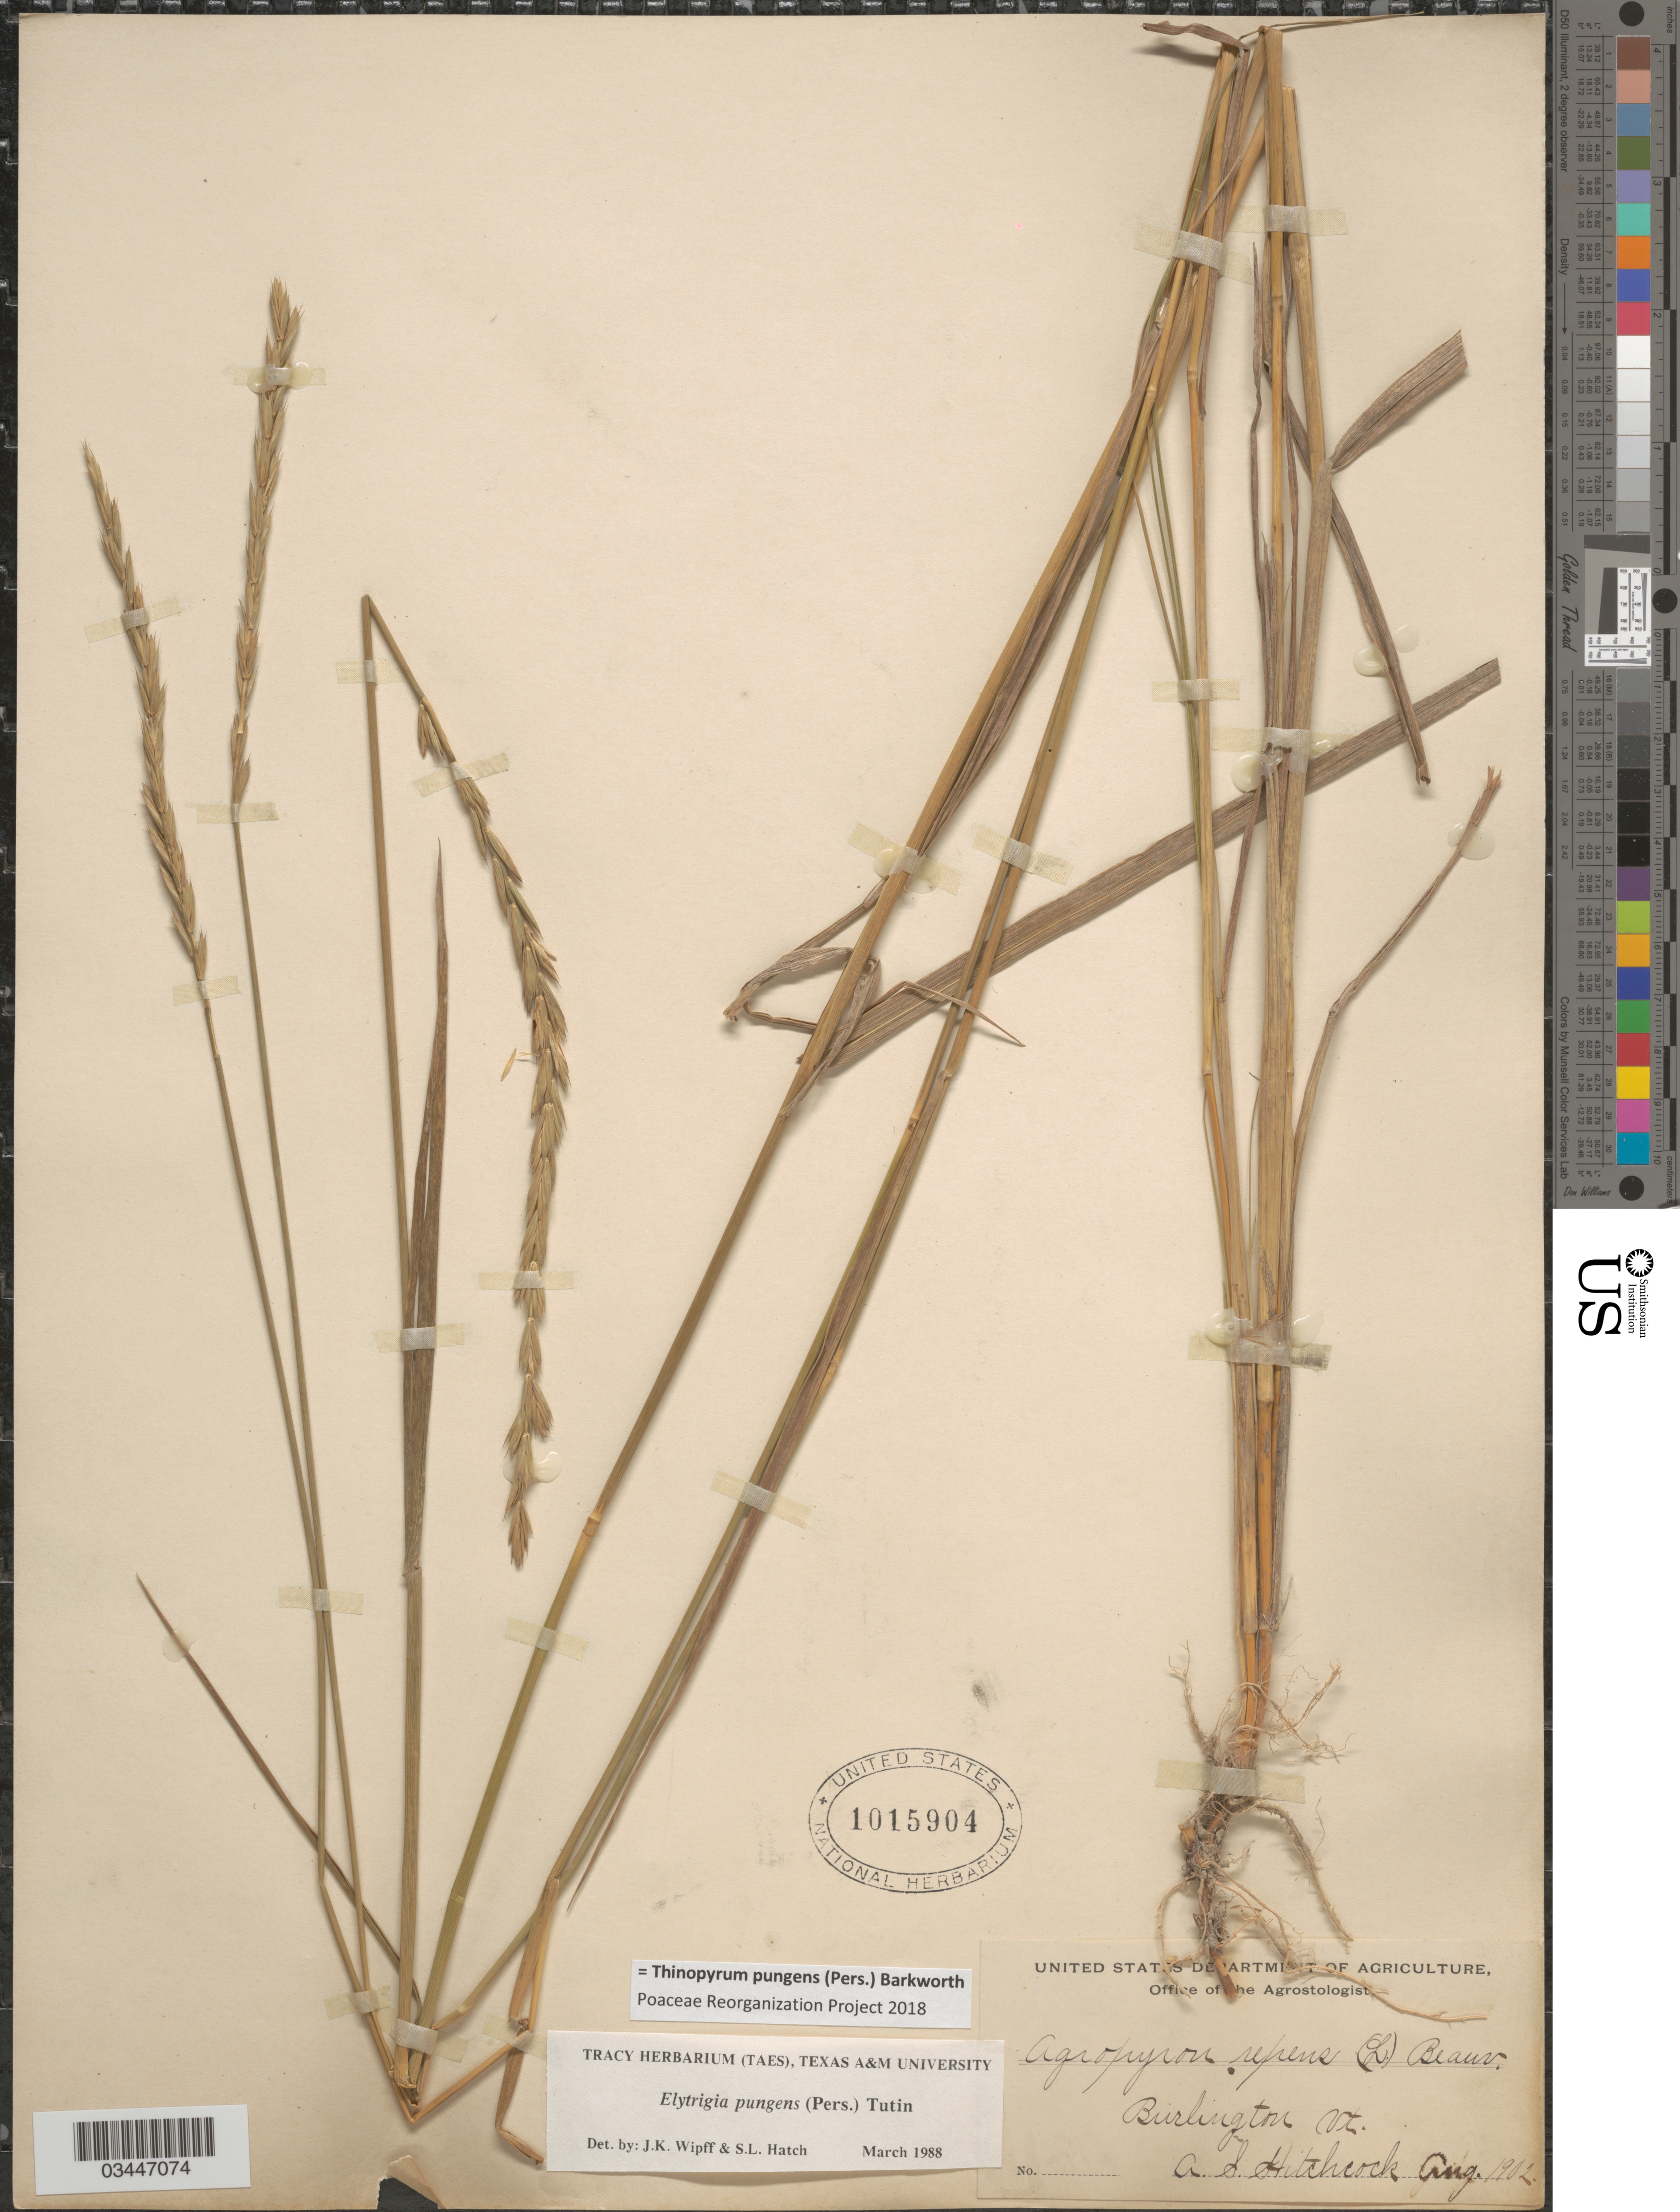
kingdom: Plantae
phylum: Tracheophyta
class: Liliopsida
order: Poales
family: Poaceae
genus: Thinopyrum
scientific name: Thinopyrum pungens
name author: (Pers.) Barkworth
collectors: A. S. Hitchcock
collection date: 1902-08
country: United States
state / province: Vermont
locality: Burlington.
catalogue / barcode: US 1015904